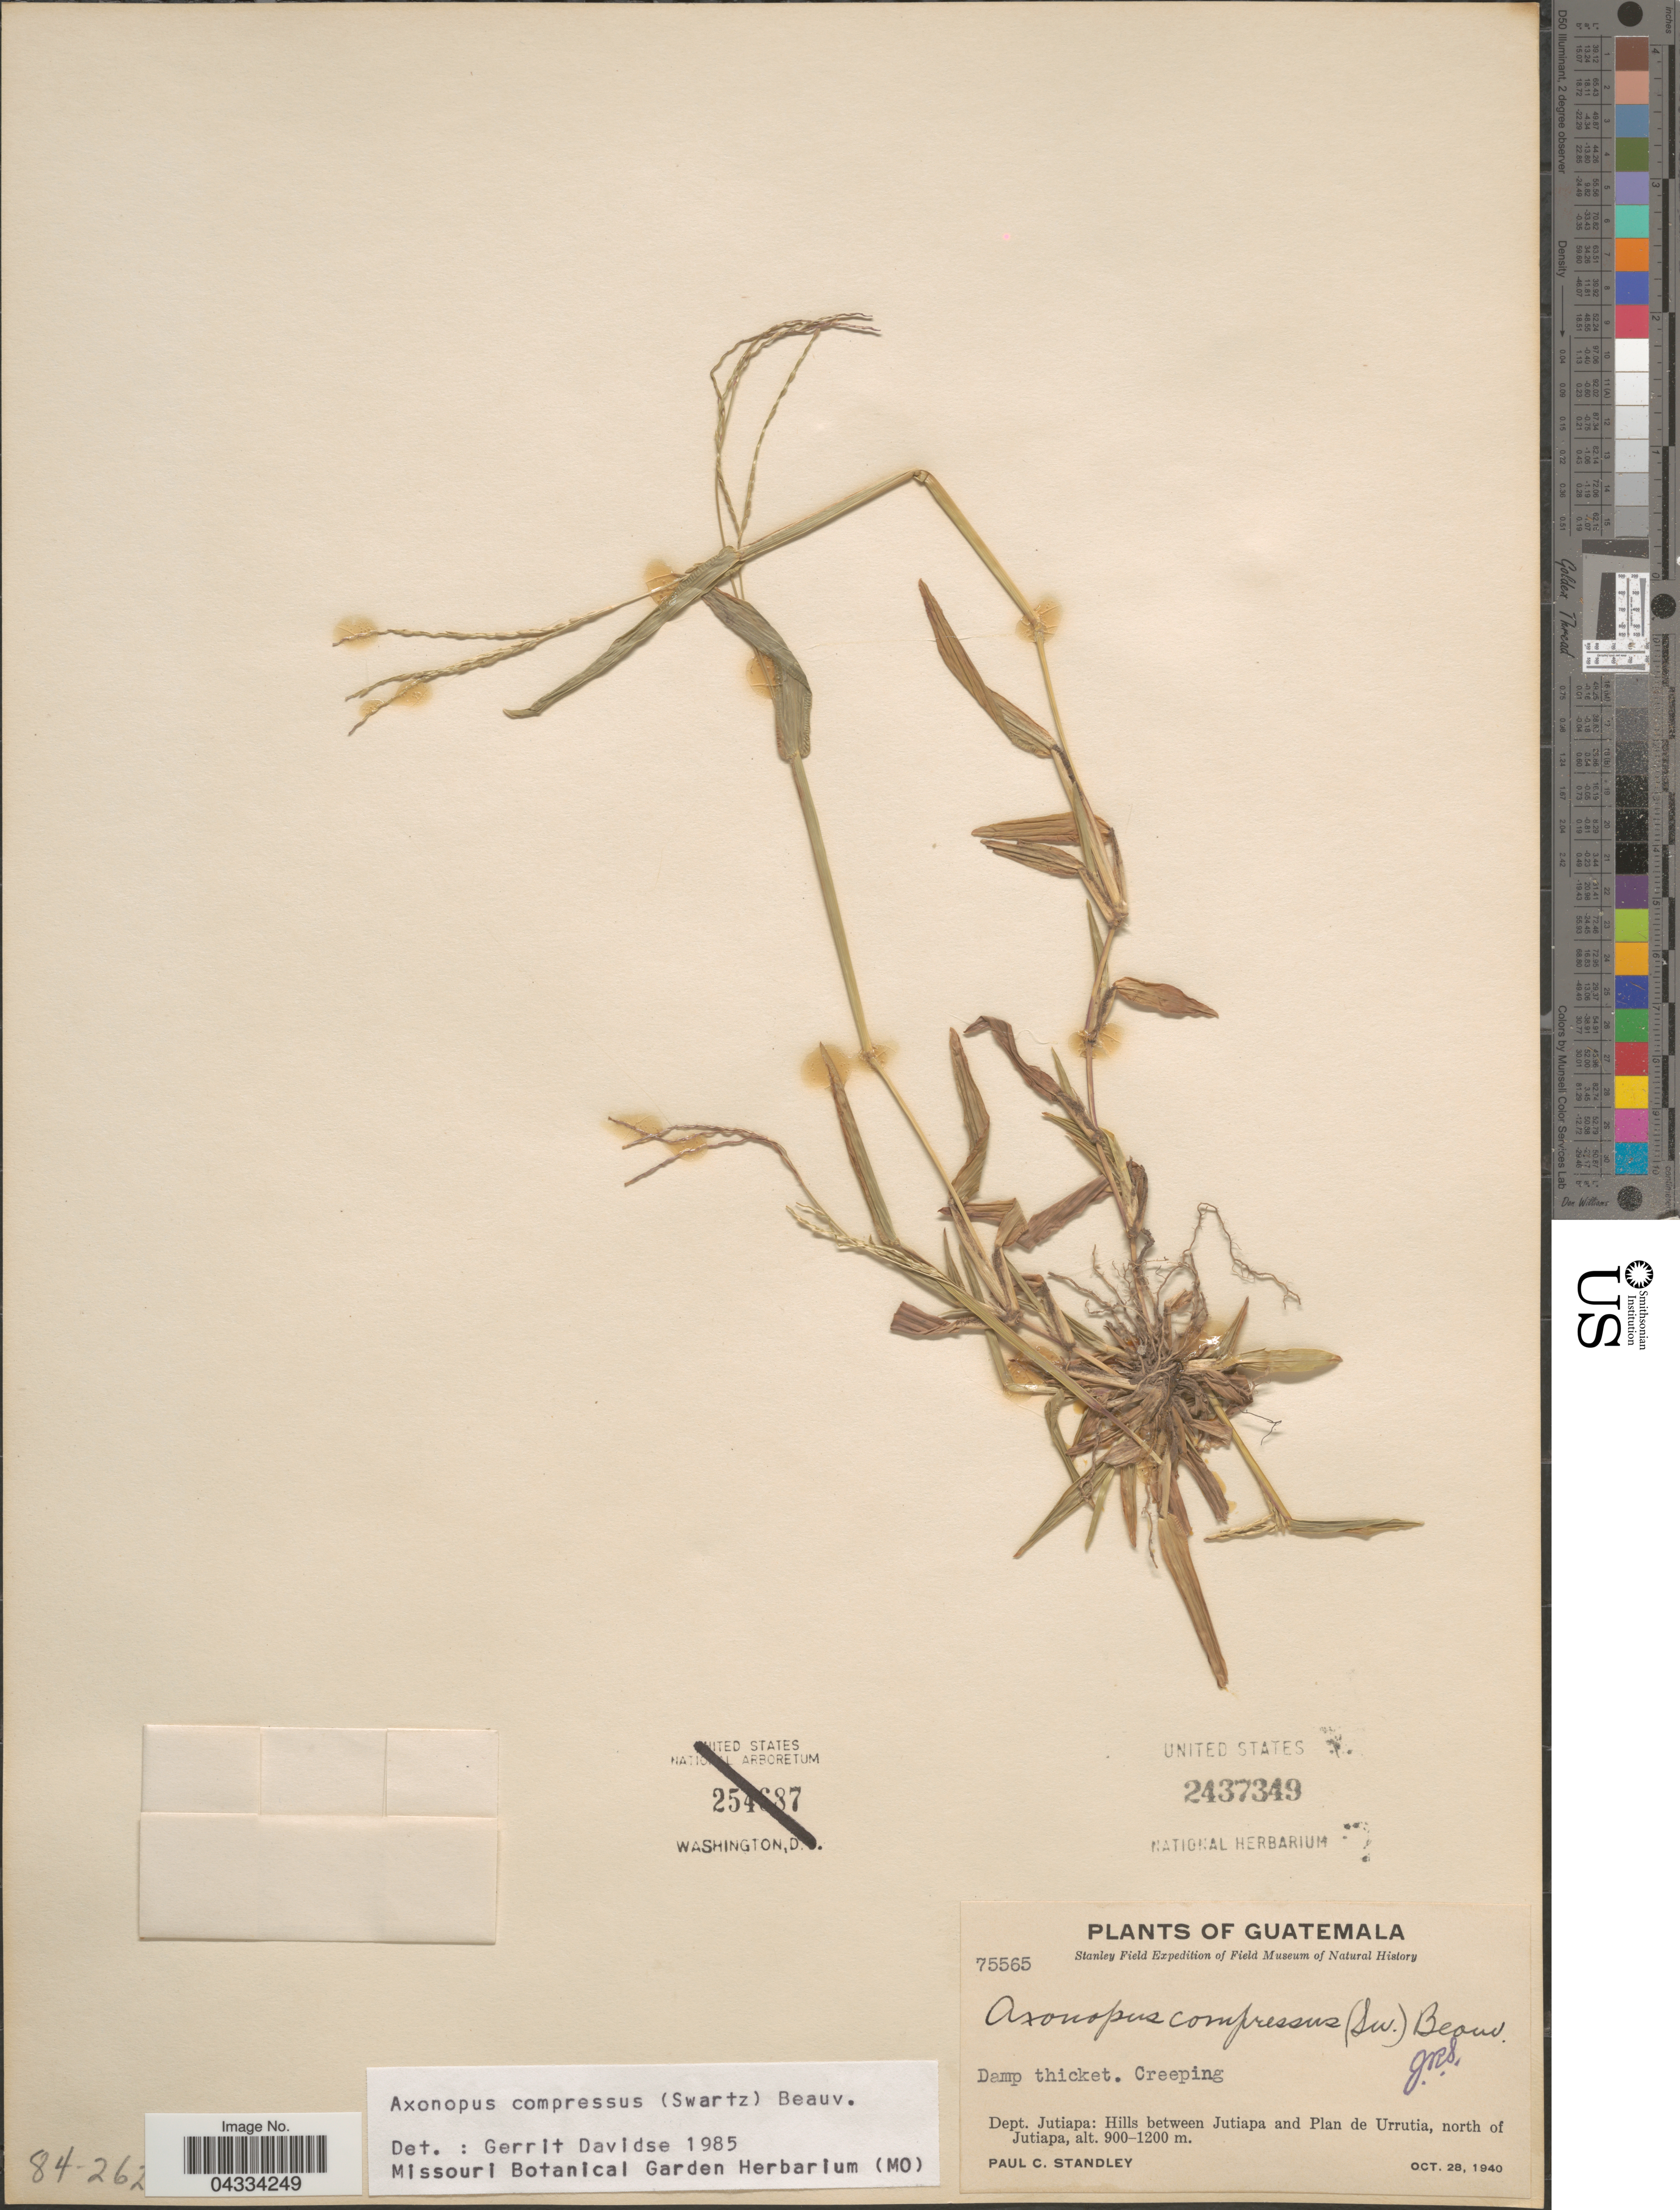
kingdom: Plantae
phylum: Tracheophyta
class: Liliopsida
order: Poales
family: Poaceae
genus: Axonopus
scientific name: Axonopus compressus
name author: (Sw.) P. Beauv.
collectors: P. C. Standley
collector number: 75565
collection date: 1940-10-28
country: Guatemala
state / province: Jutiapa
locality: Stanley Field Expedition. Dept. Jutiapa: Hills between Jutiapa and Plan de Urrutia, north of Jutiapa.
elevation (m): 900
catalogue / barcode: US 2437349